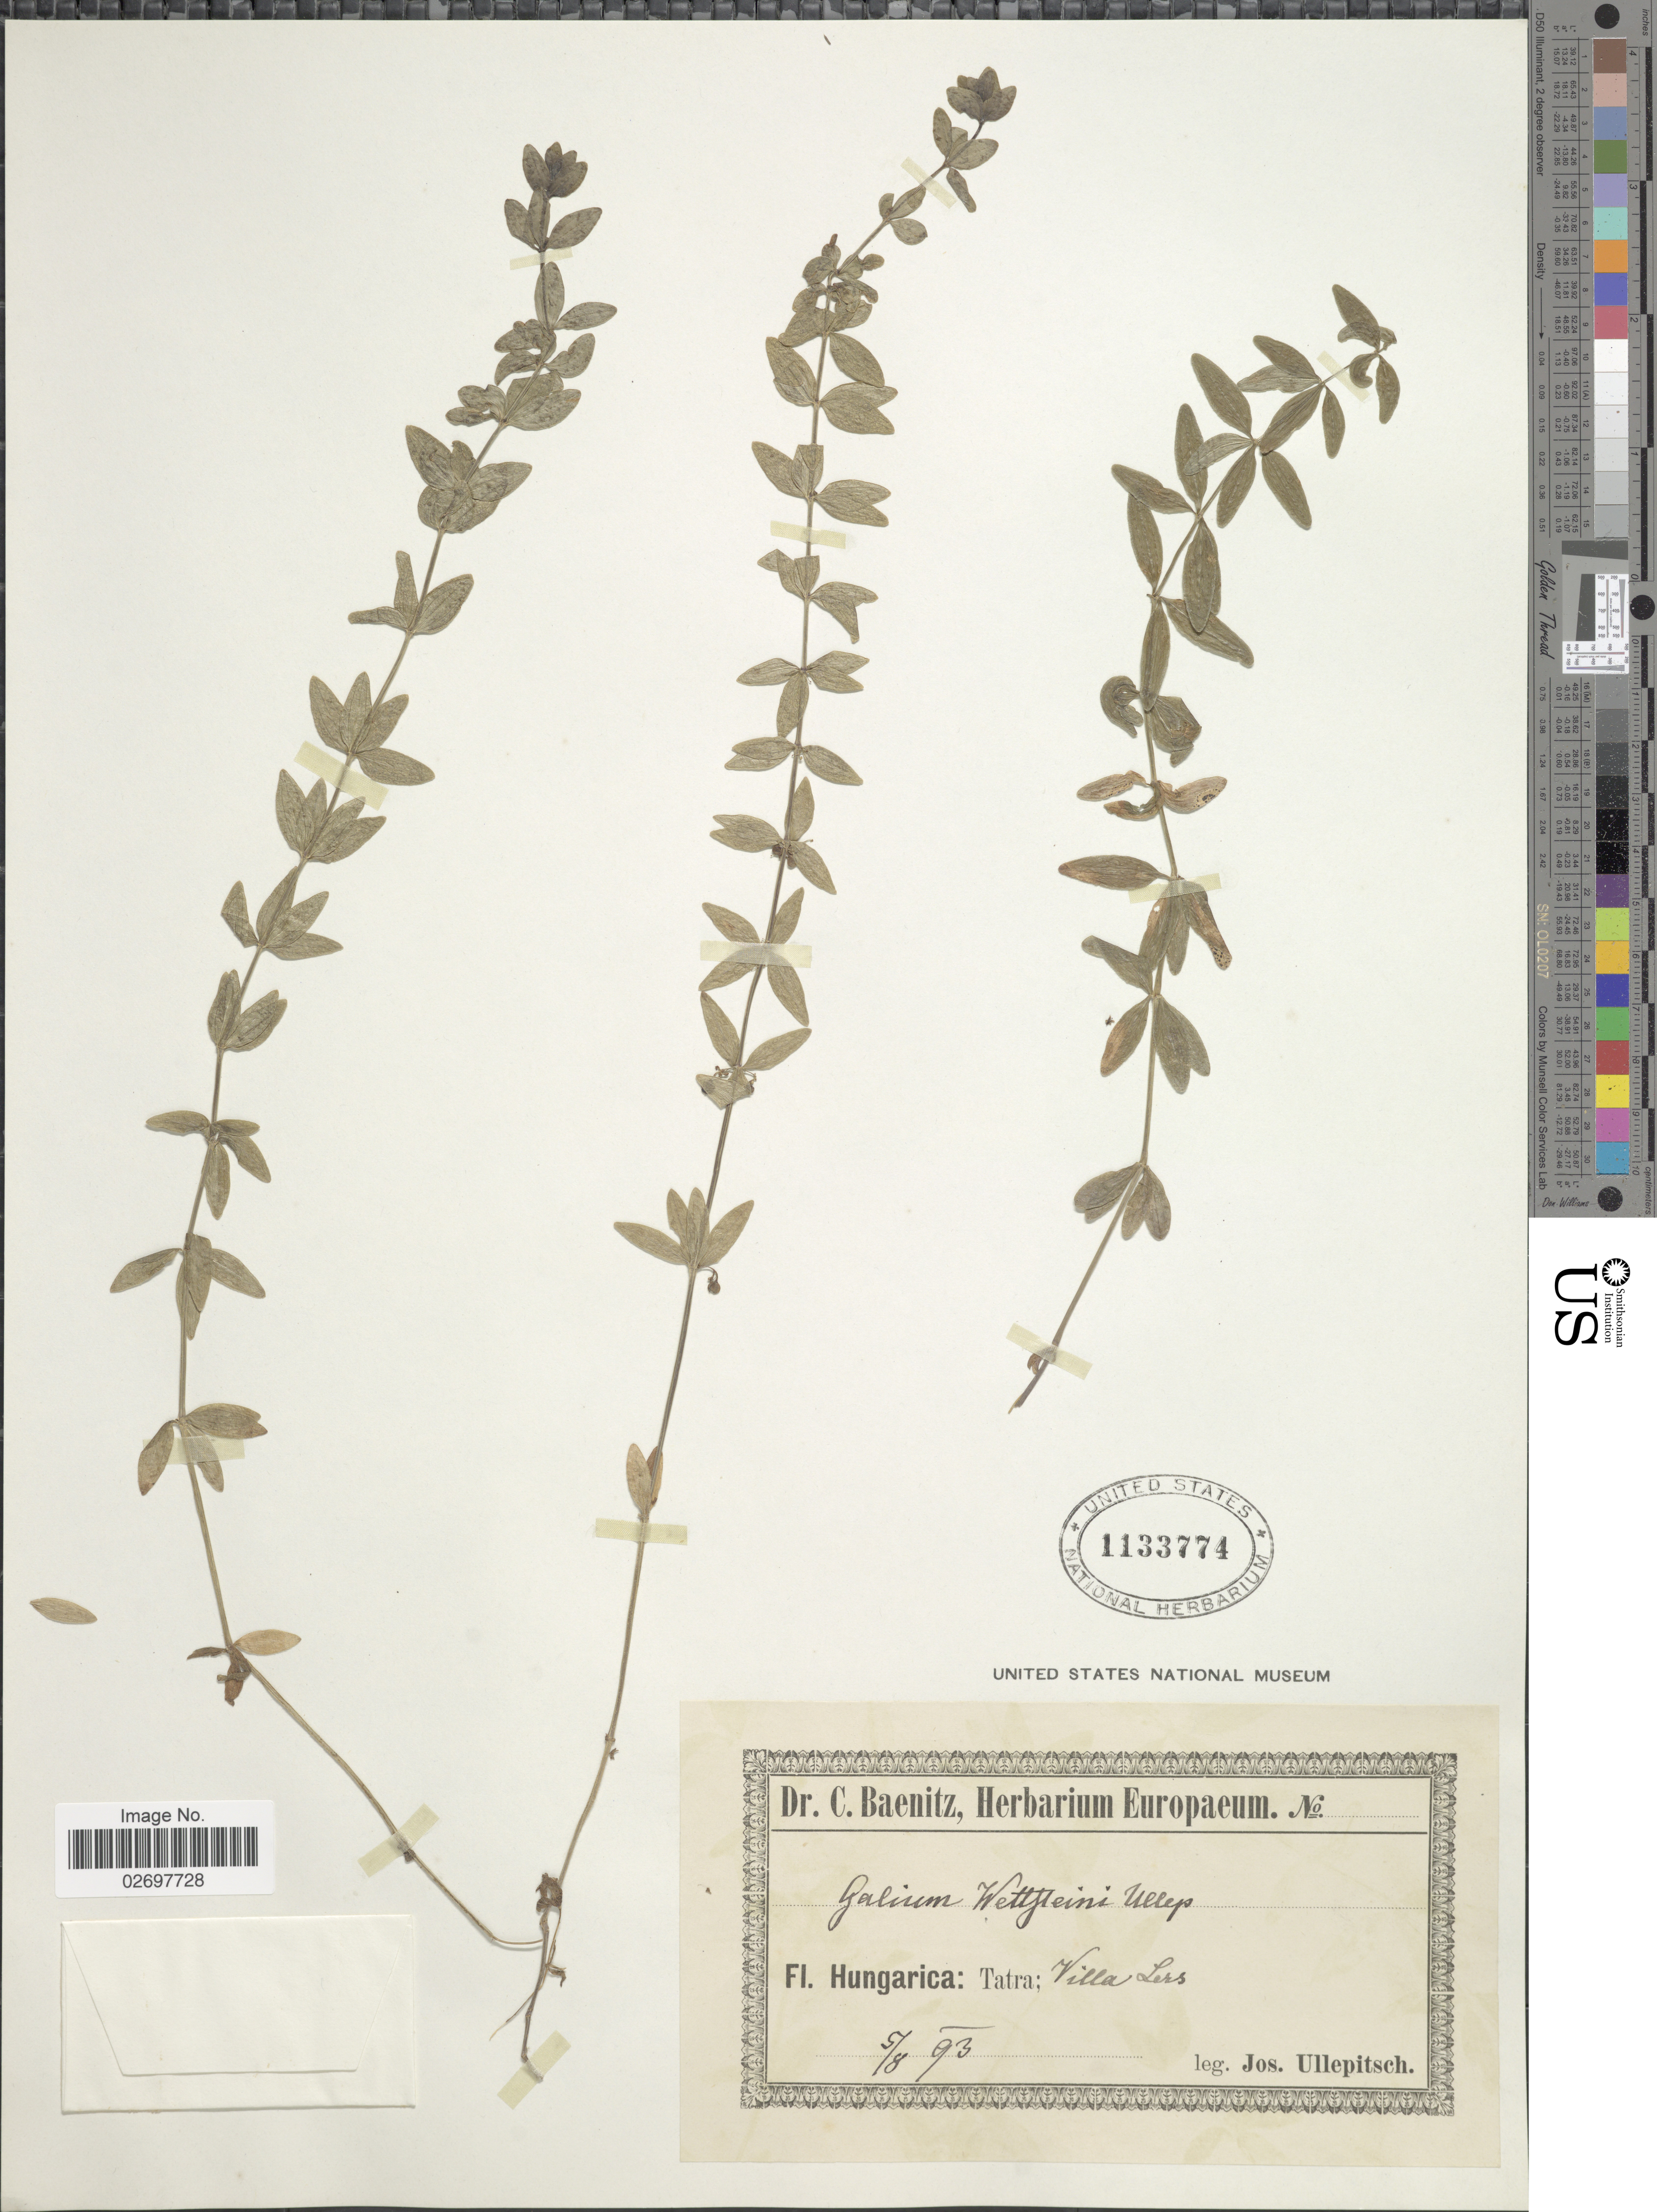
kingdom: Plantae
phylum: Tracheophyta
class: Magnoliopsida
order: Gentianales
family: Rubiaceae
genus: Galium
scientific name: Galium wettsteinii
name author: Ullep.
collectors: J. Ullepitsch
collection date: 1893-08-05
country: Hungary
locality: Tatra: Villa Lers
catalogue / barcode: US 1133774